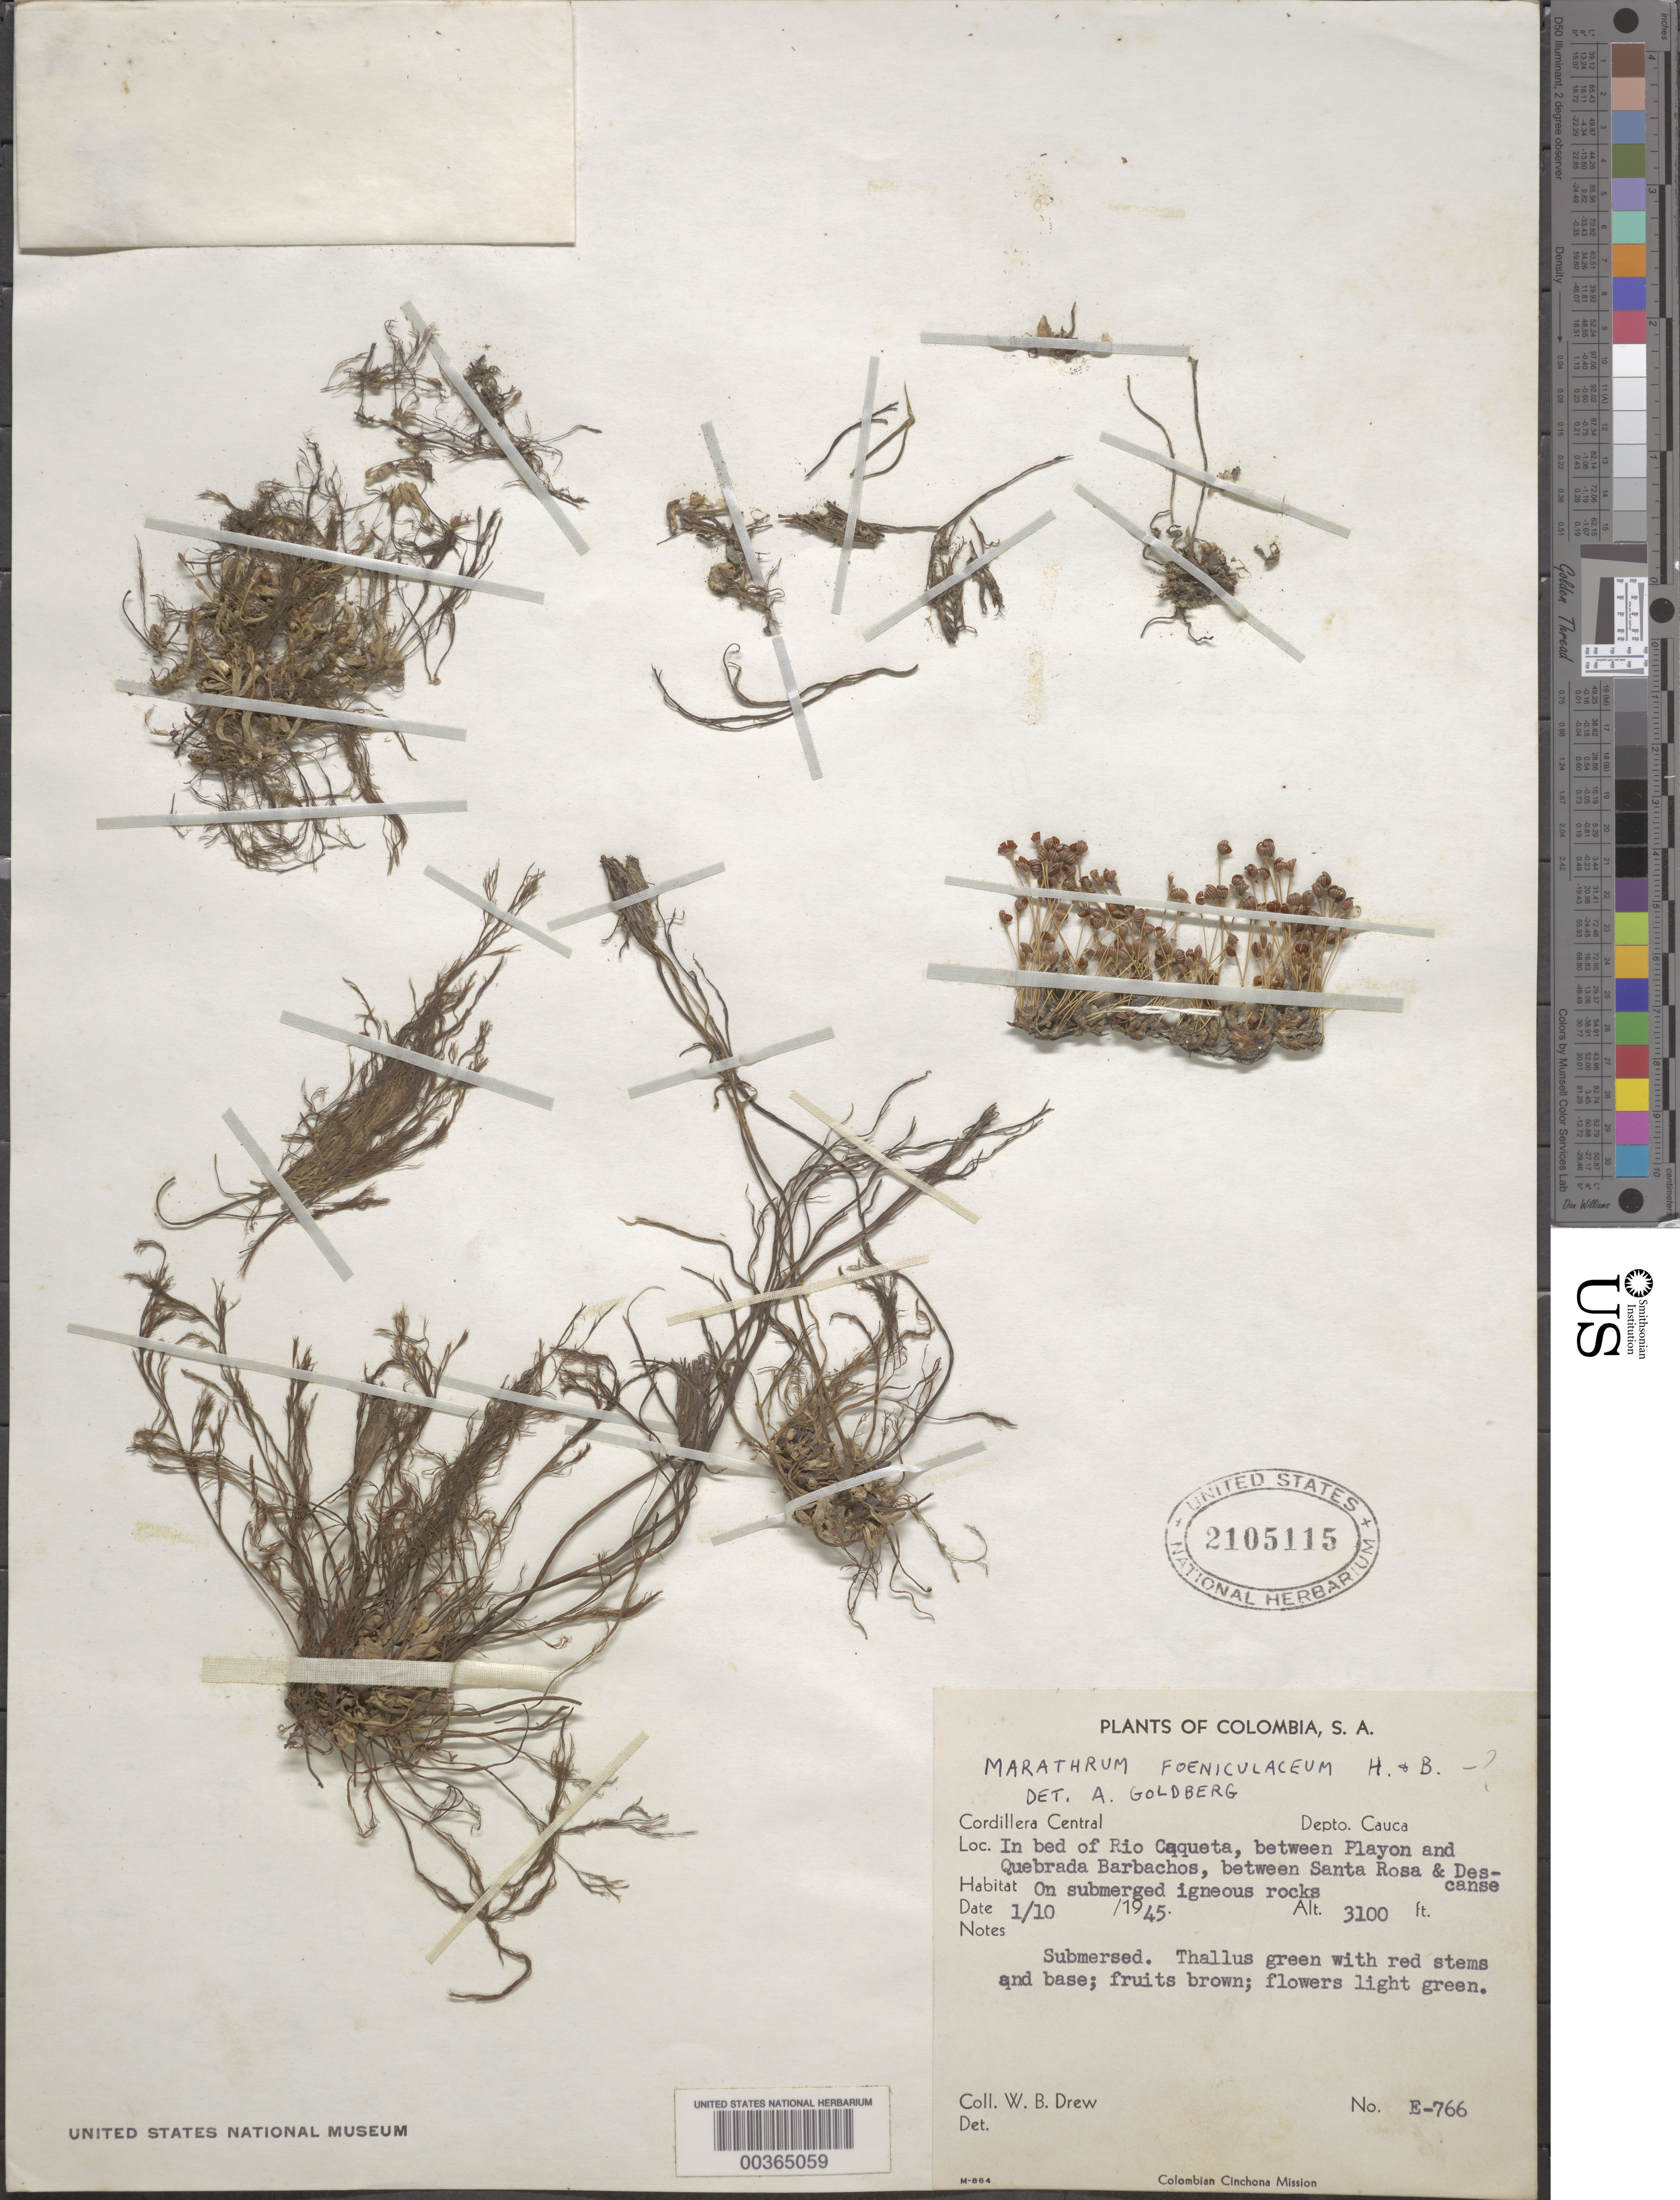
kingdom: Plantae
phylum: Tracheophyta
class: Magnoliopsida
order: Malpighiales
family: Podostemaceae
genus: Marathrum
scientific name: Marathrum foeniculaceum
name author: Bonpl.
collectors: W. B. Drew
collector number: E-766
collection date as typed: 01 Oct 1945 or 10 Jan 1945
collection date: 1945-01-10 or 1945-10-01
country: Colombia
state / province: Cauca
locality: Rio Caqueta, between Playon and Quebrada Barbachos, between Santa Rosa and Descanse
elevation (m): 945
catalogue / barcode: US 2105115